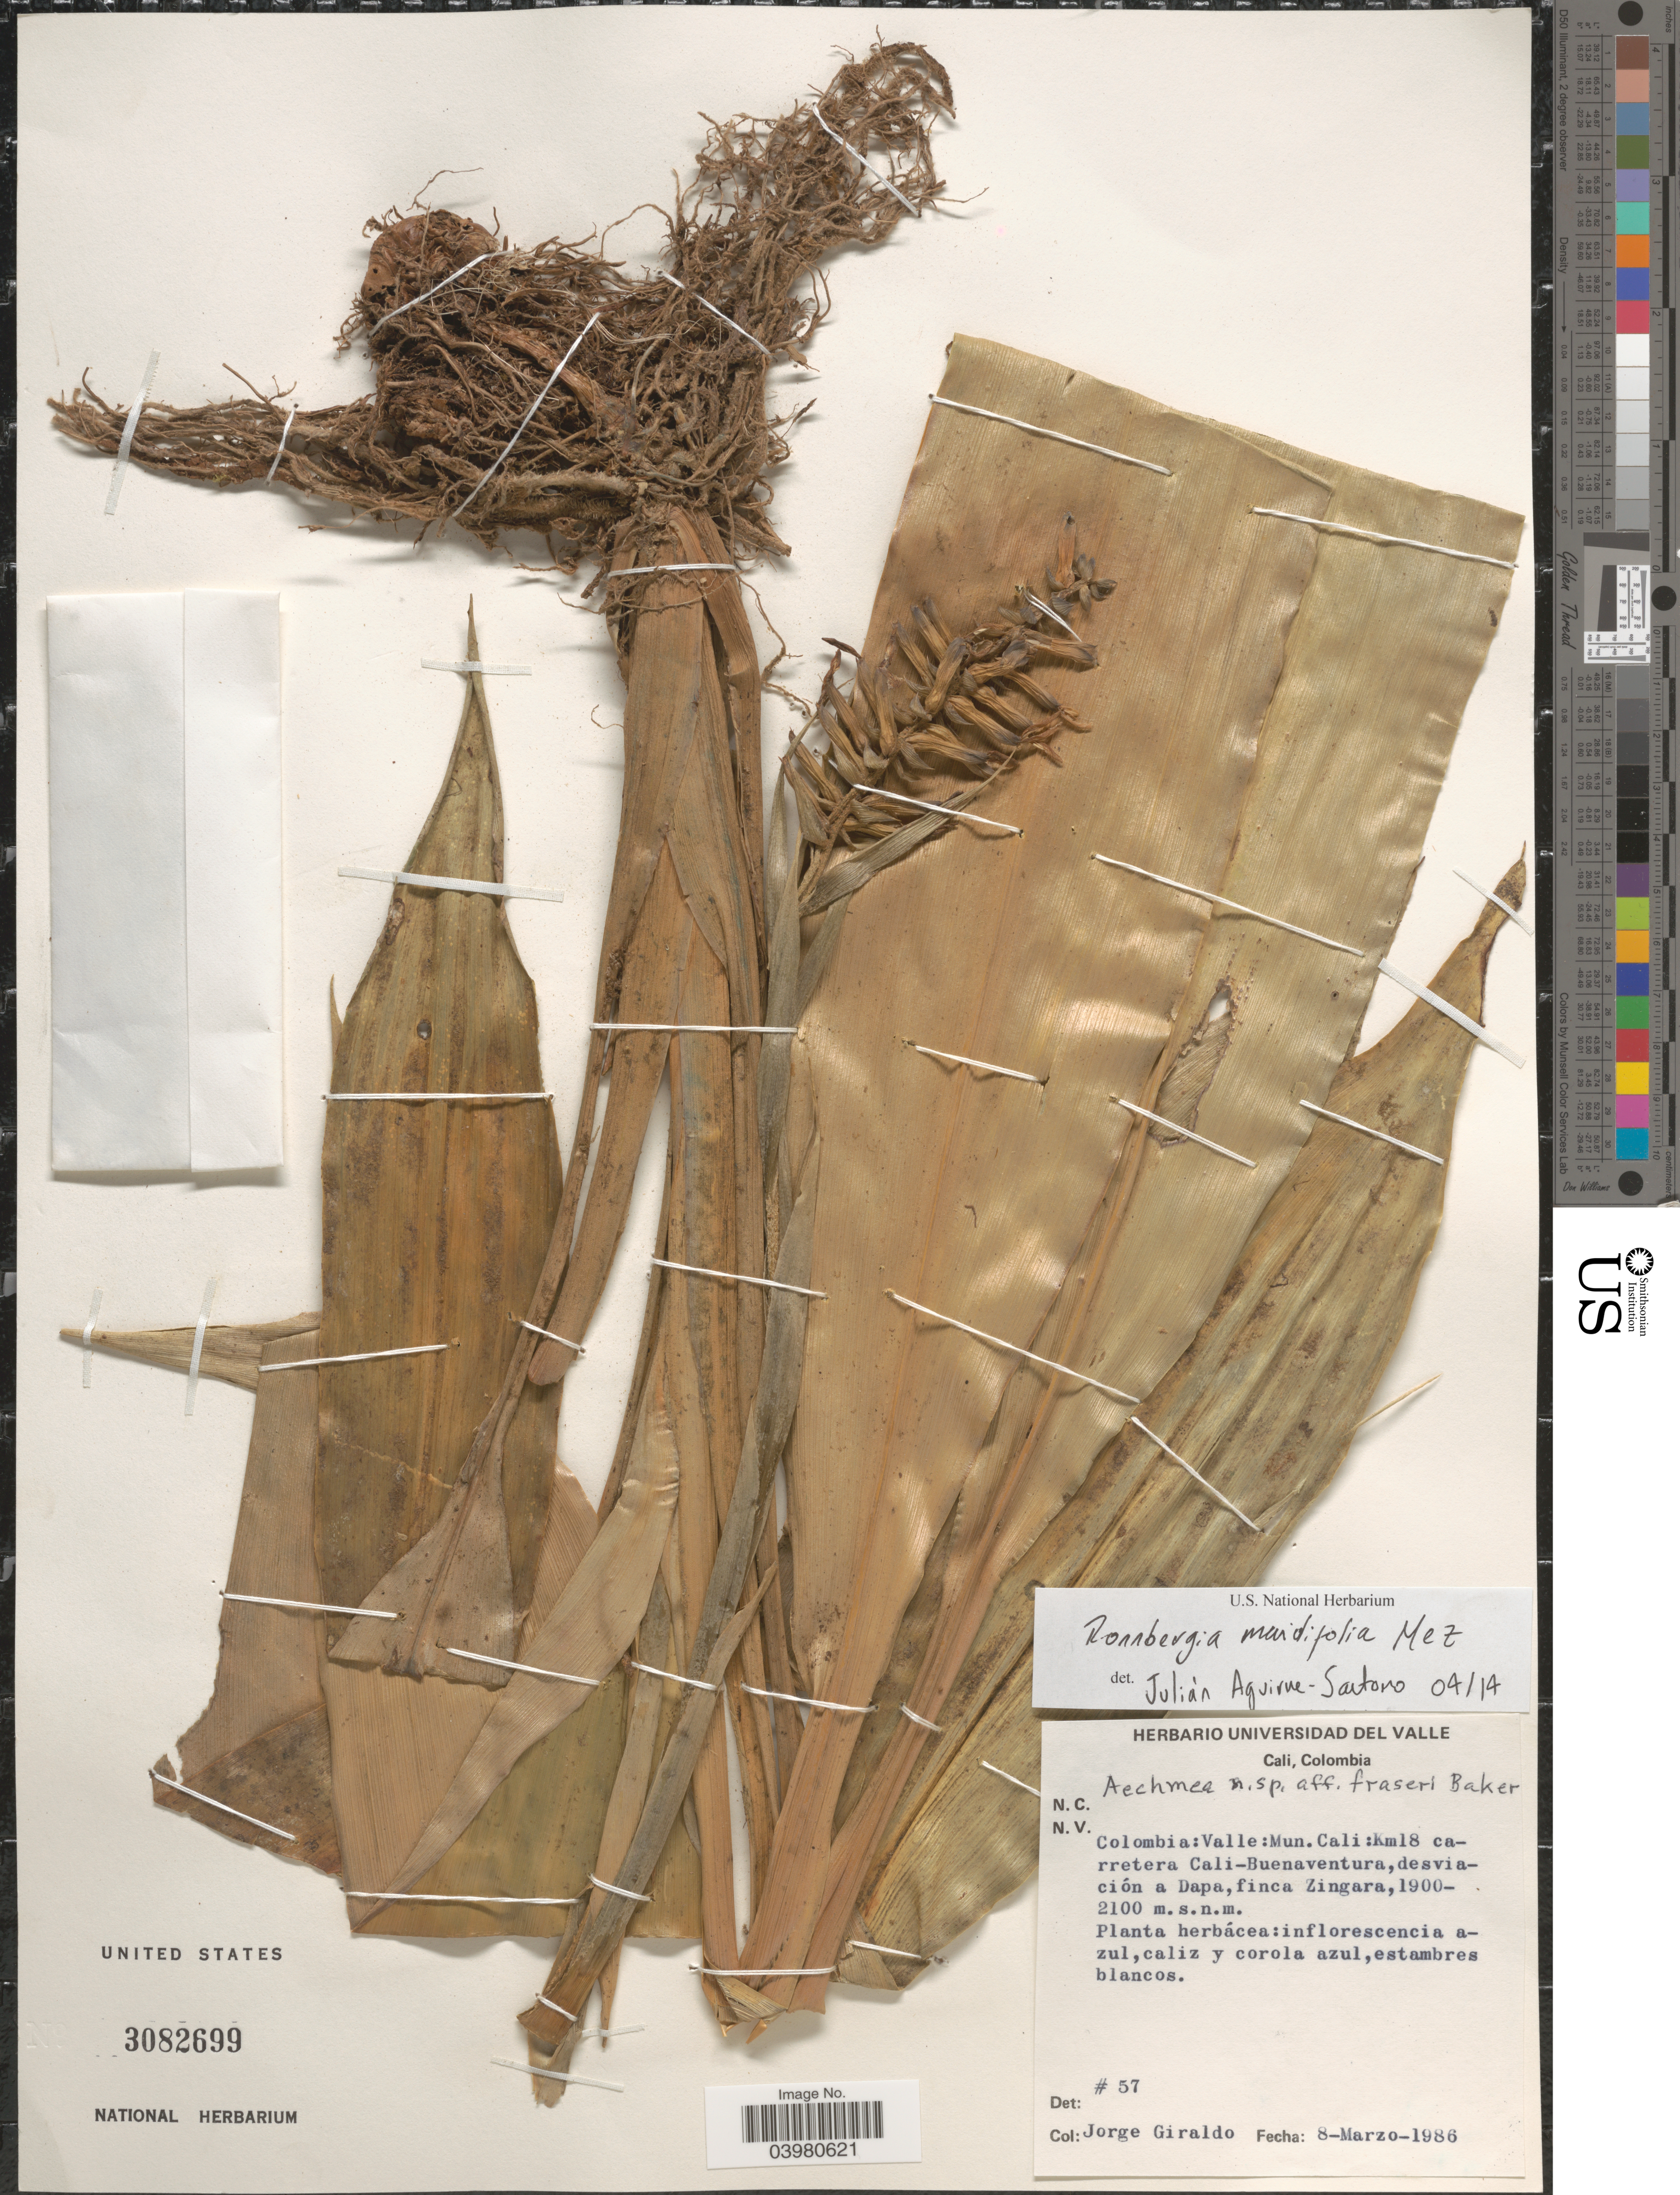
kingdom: Plantae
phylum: Tracheophyta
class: Liliopsida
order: Poales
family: Bromeliaceae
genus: Ronnbergia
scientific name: Ronnbergia maidifolia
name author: Mez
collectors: J. Giraldo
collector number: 57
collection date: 1986-03-08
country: Colombia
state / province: Valle del Cauca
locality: Valle: Mun. Cali: Km18 carretera Cali-Buenaventura, desviación a Dapa, finca Zingara.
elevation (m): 1900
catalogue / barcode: US 3082699